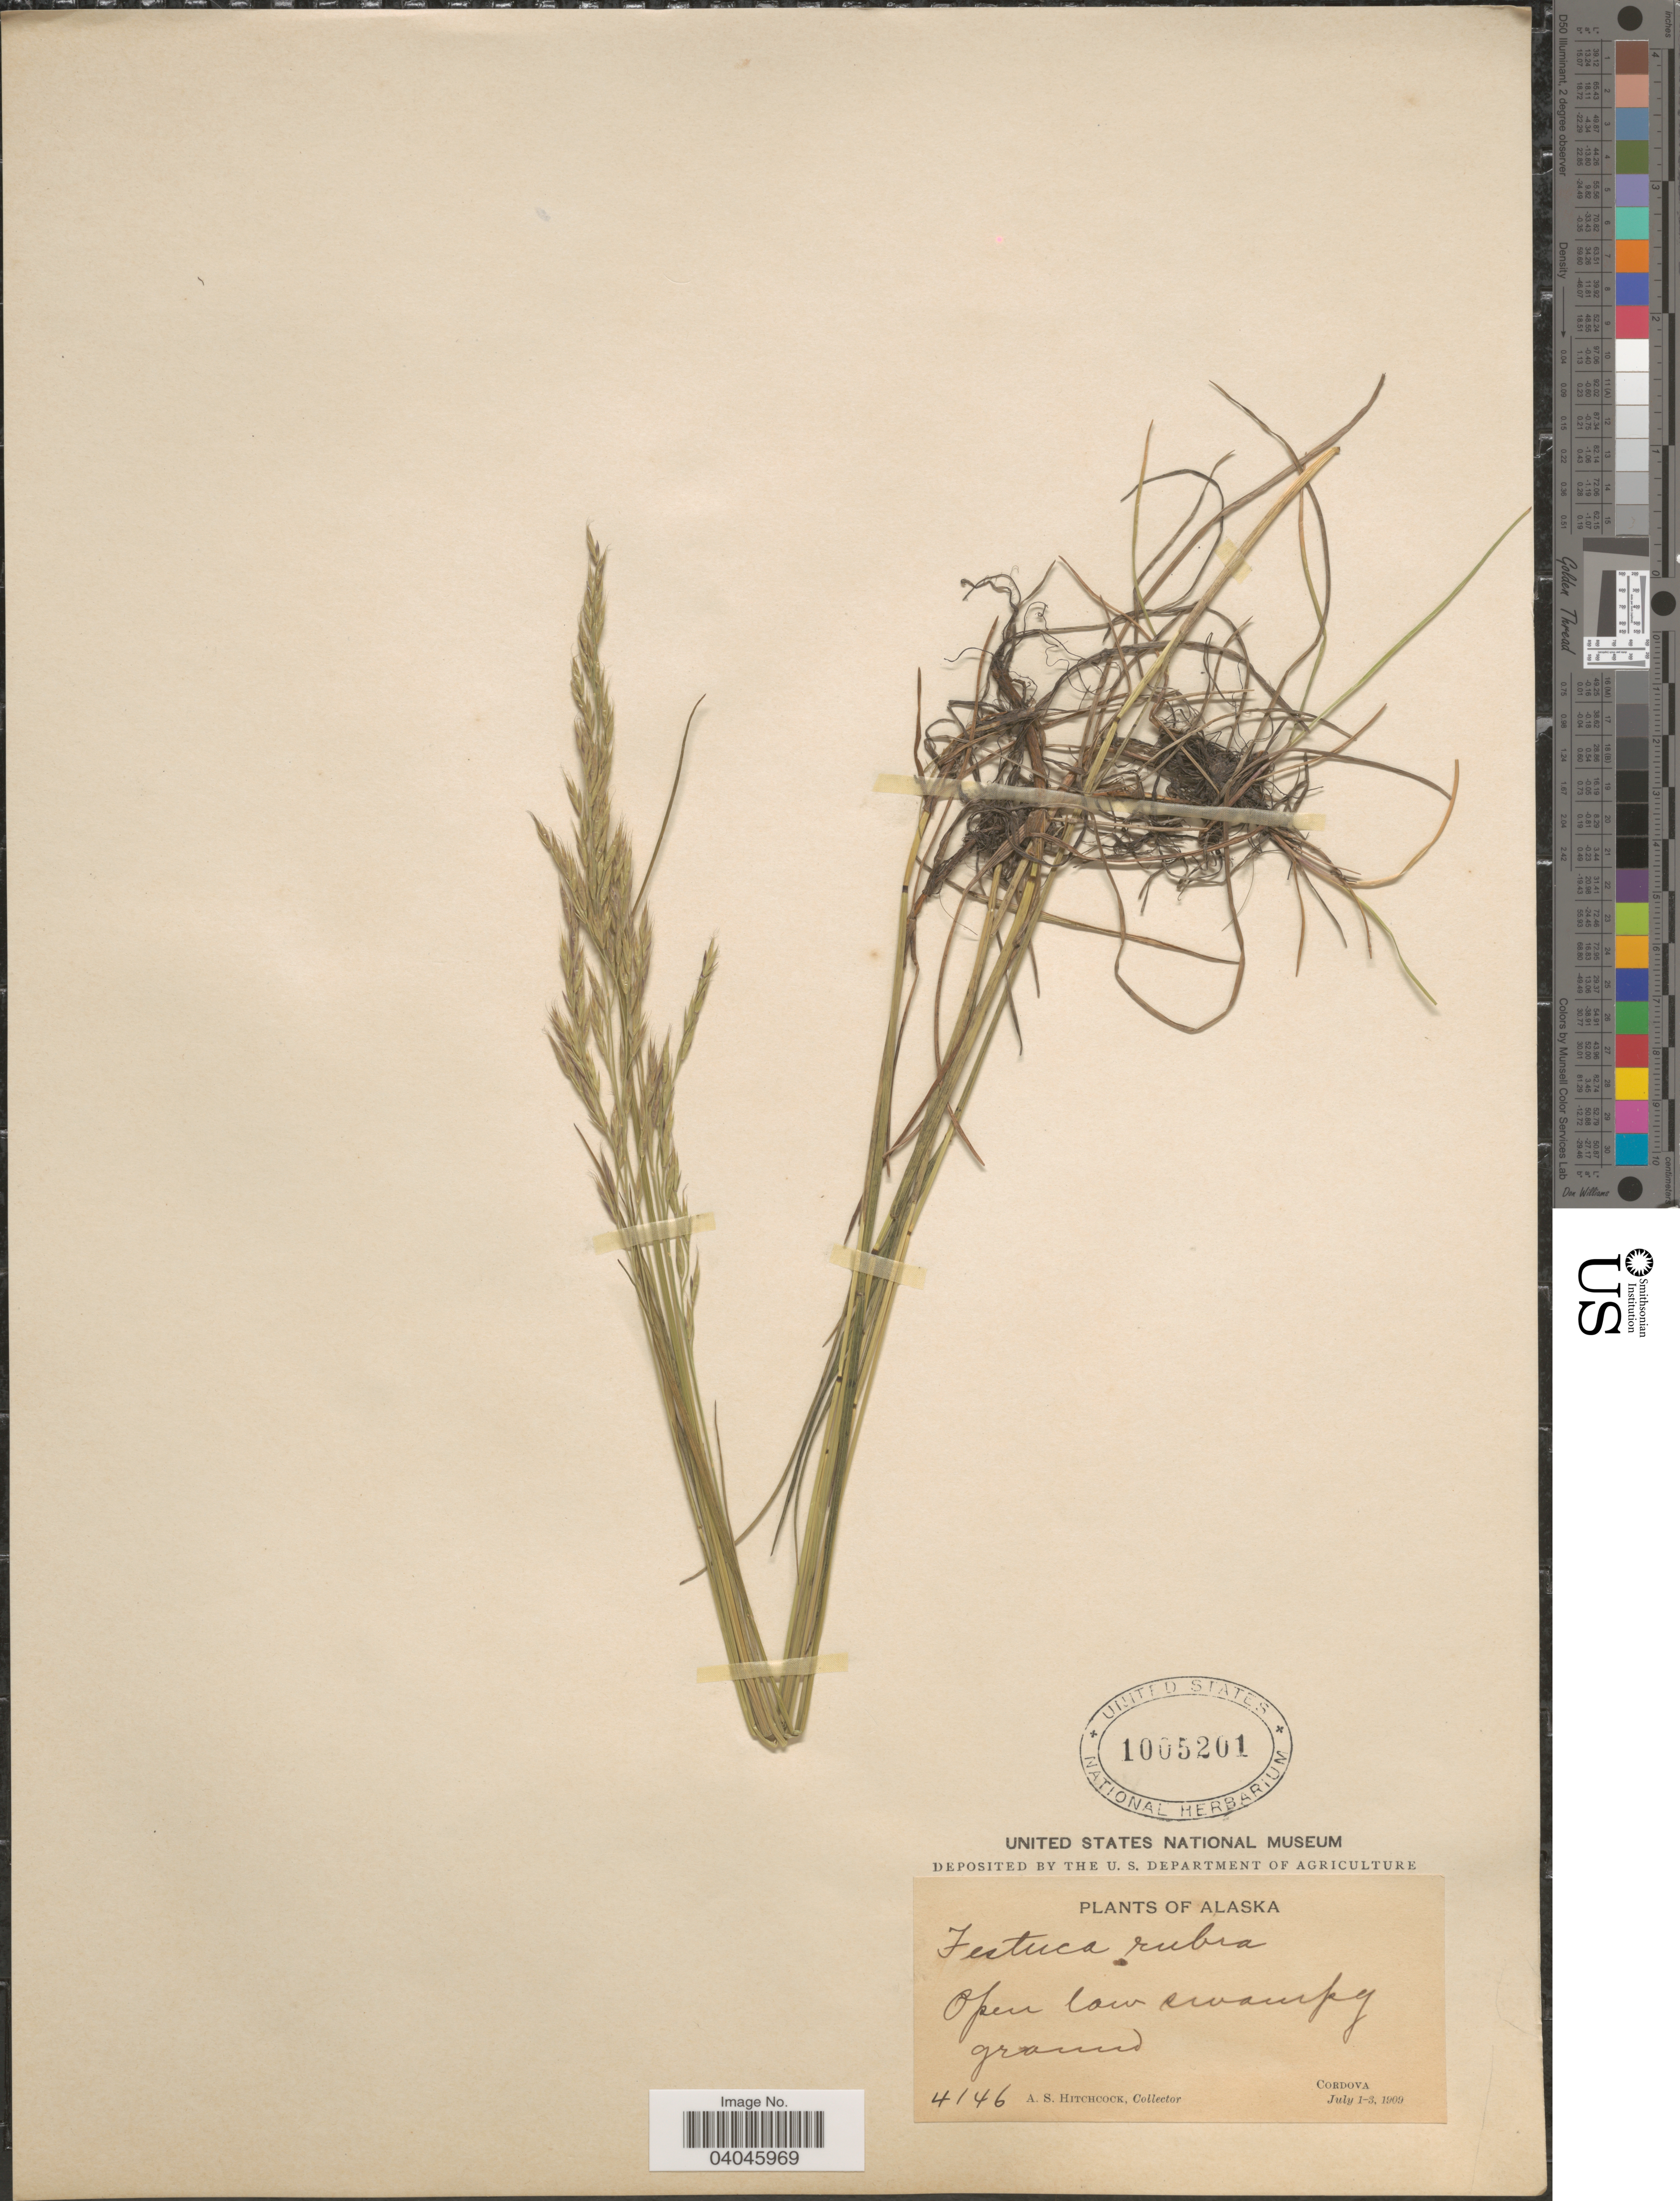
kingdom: Plantae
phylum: Tracheophyta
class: Liliopsida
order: Poales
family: Poaceae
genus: Festuca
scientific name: Festuca rubra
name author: L.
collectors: A. S. Hitchcock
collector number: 4146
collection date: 1909-07-01/1909-07-03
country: United States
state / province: Alaska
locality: Cordova.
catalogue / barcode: US 1005201